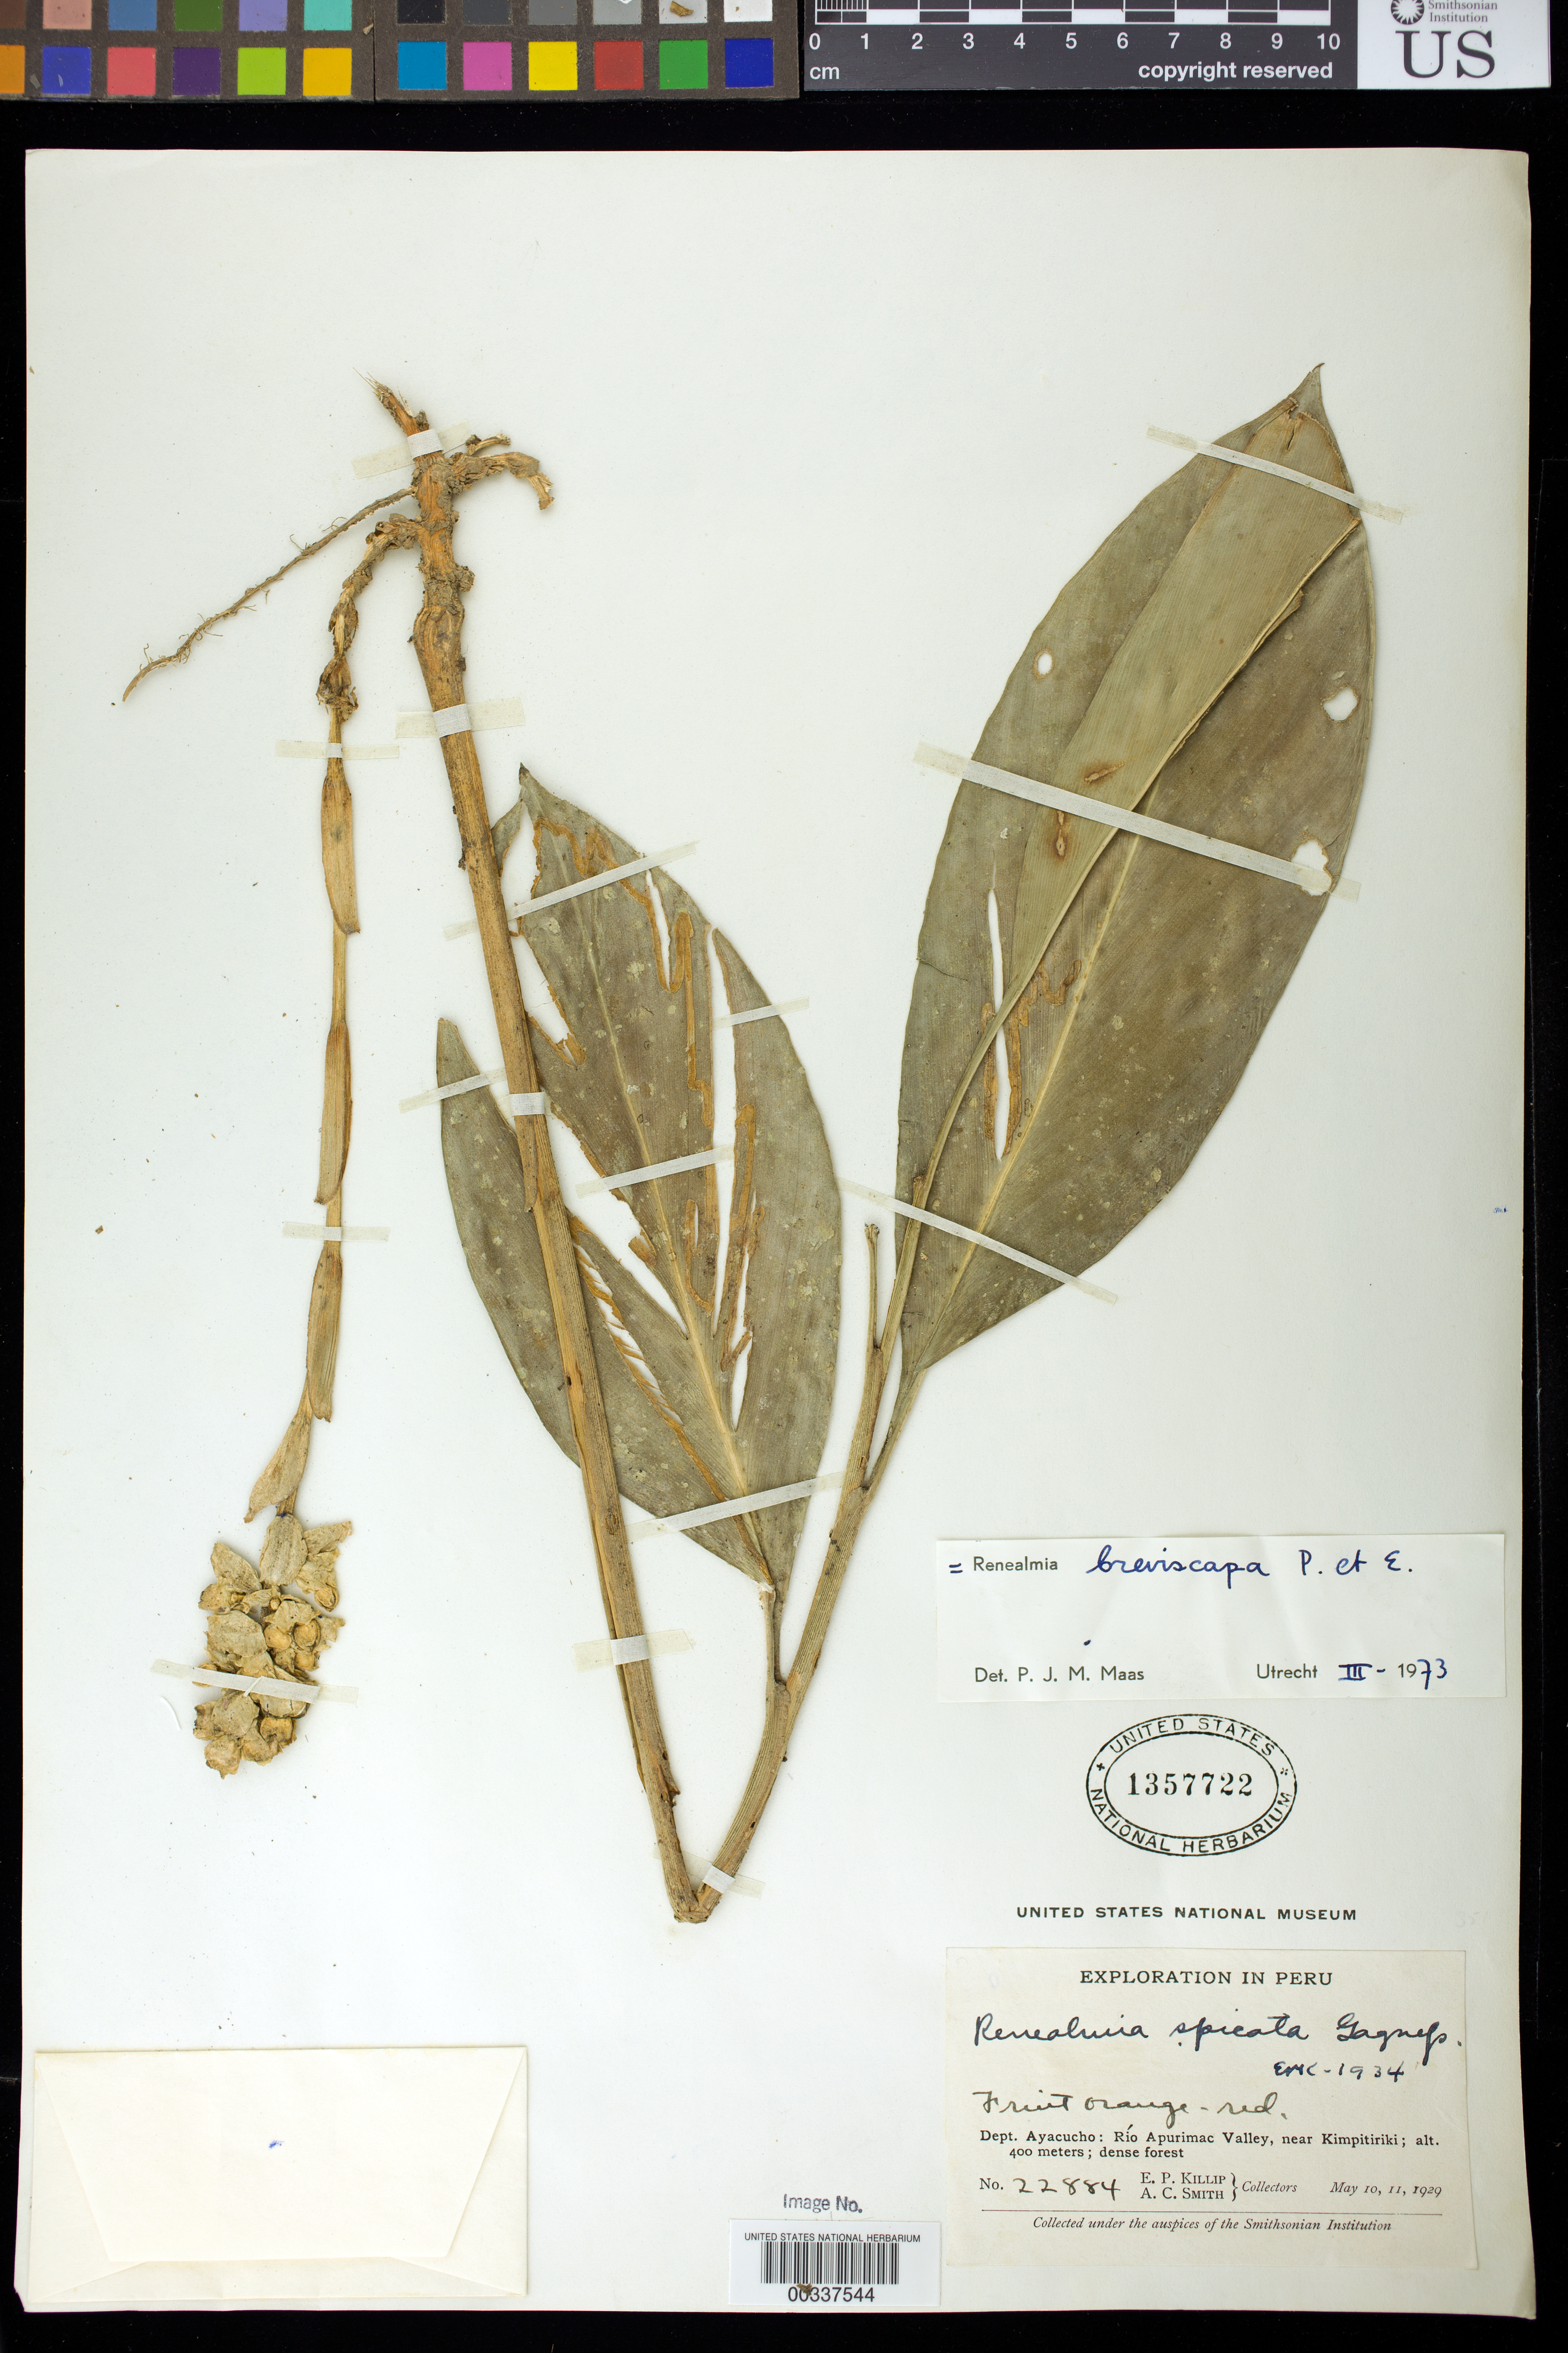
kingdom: Plantae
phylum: Tracheophyta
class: Liliopsida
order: Zingiberales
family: Zingiberaceae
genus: Renealmia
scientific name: Renealmia breviscapa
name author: Poepp. & Endl.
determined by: Maas, Paul J. M.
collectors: E. P. Killip & A. C. Smith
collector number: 22884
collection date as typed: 10 May 1929 and 11 May 1929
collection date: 1929-05-10,1929-05-11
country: Peru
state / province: Ayacucho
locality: Río Apurímac valley, near Kimpitiriki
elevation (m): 400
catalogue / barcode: US 1357722